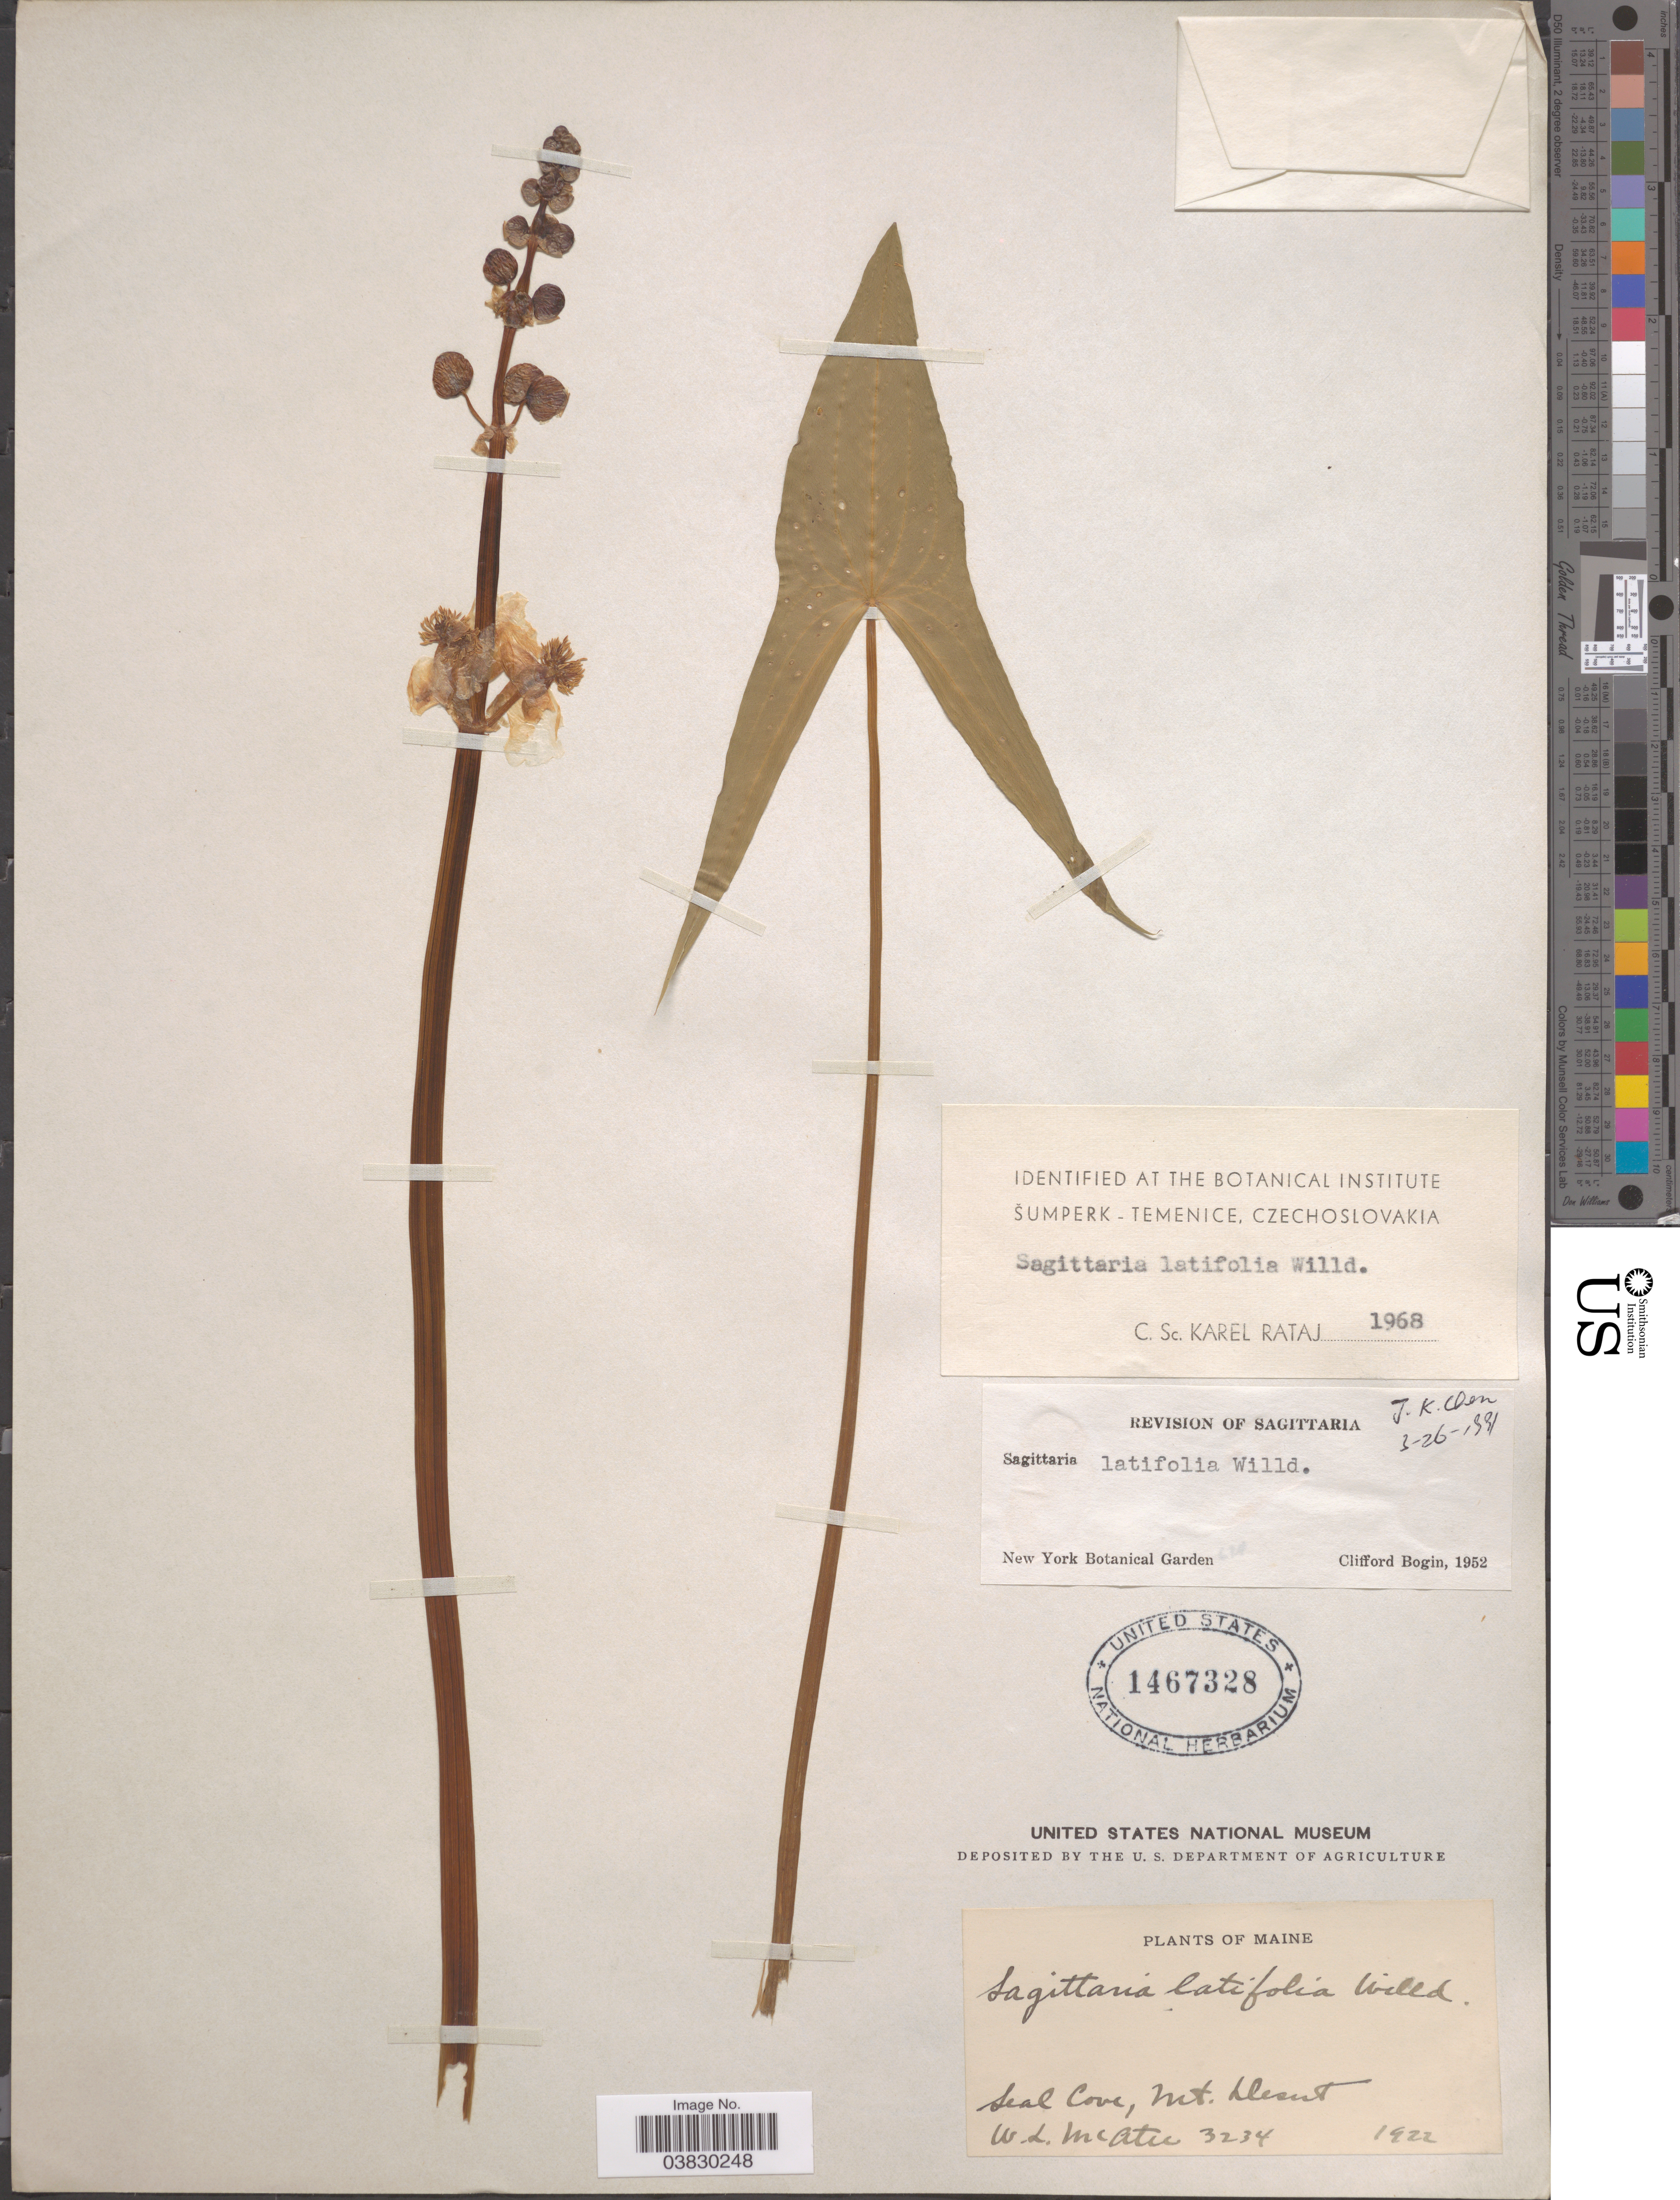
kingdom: Plantae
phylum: Tracheophyta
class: Liliopsida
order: Alismatales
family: Alismataceae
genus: Sagittaria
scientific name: Sagittaria latifolia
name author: Willd.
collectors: W. McAtee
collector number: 3234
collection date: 1922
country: United States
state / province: Maine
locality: Seal Cove, Mt. Desert.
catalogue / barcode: US 1467328